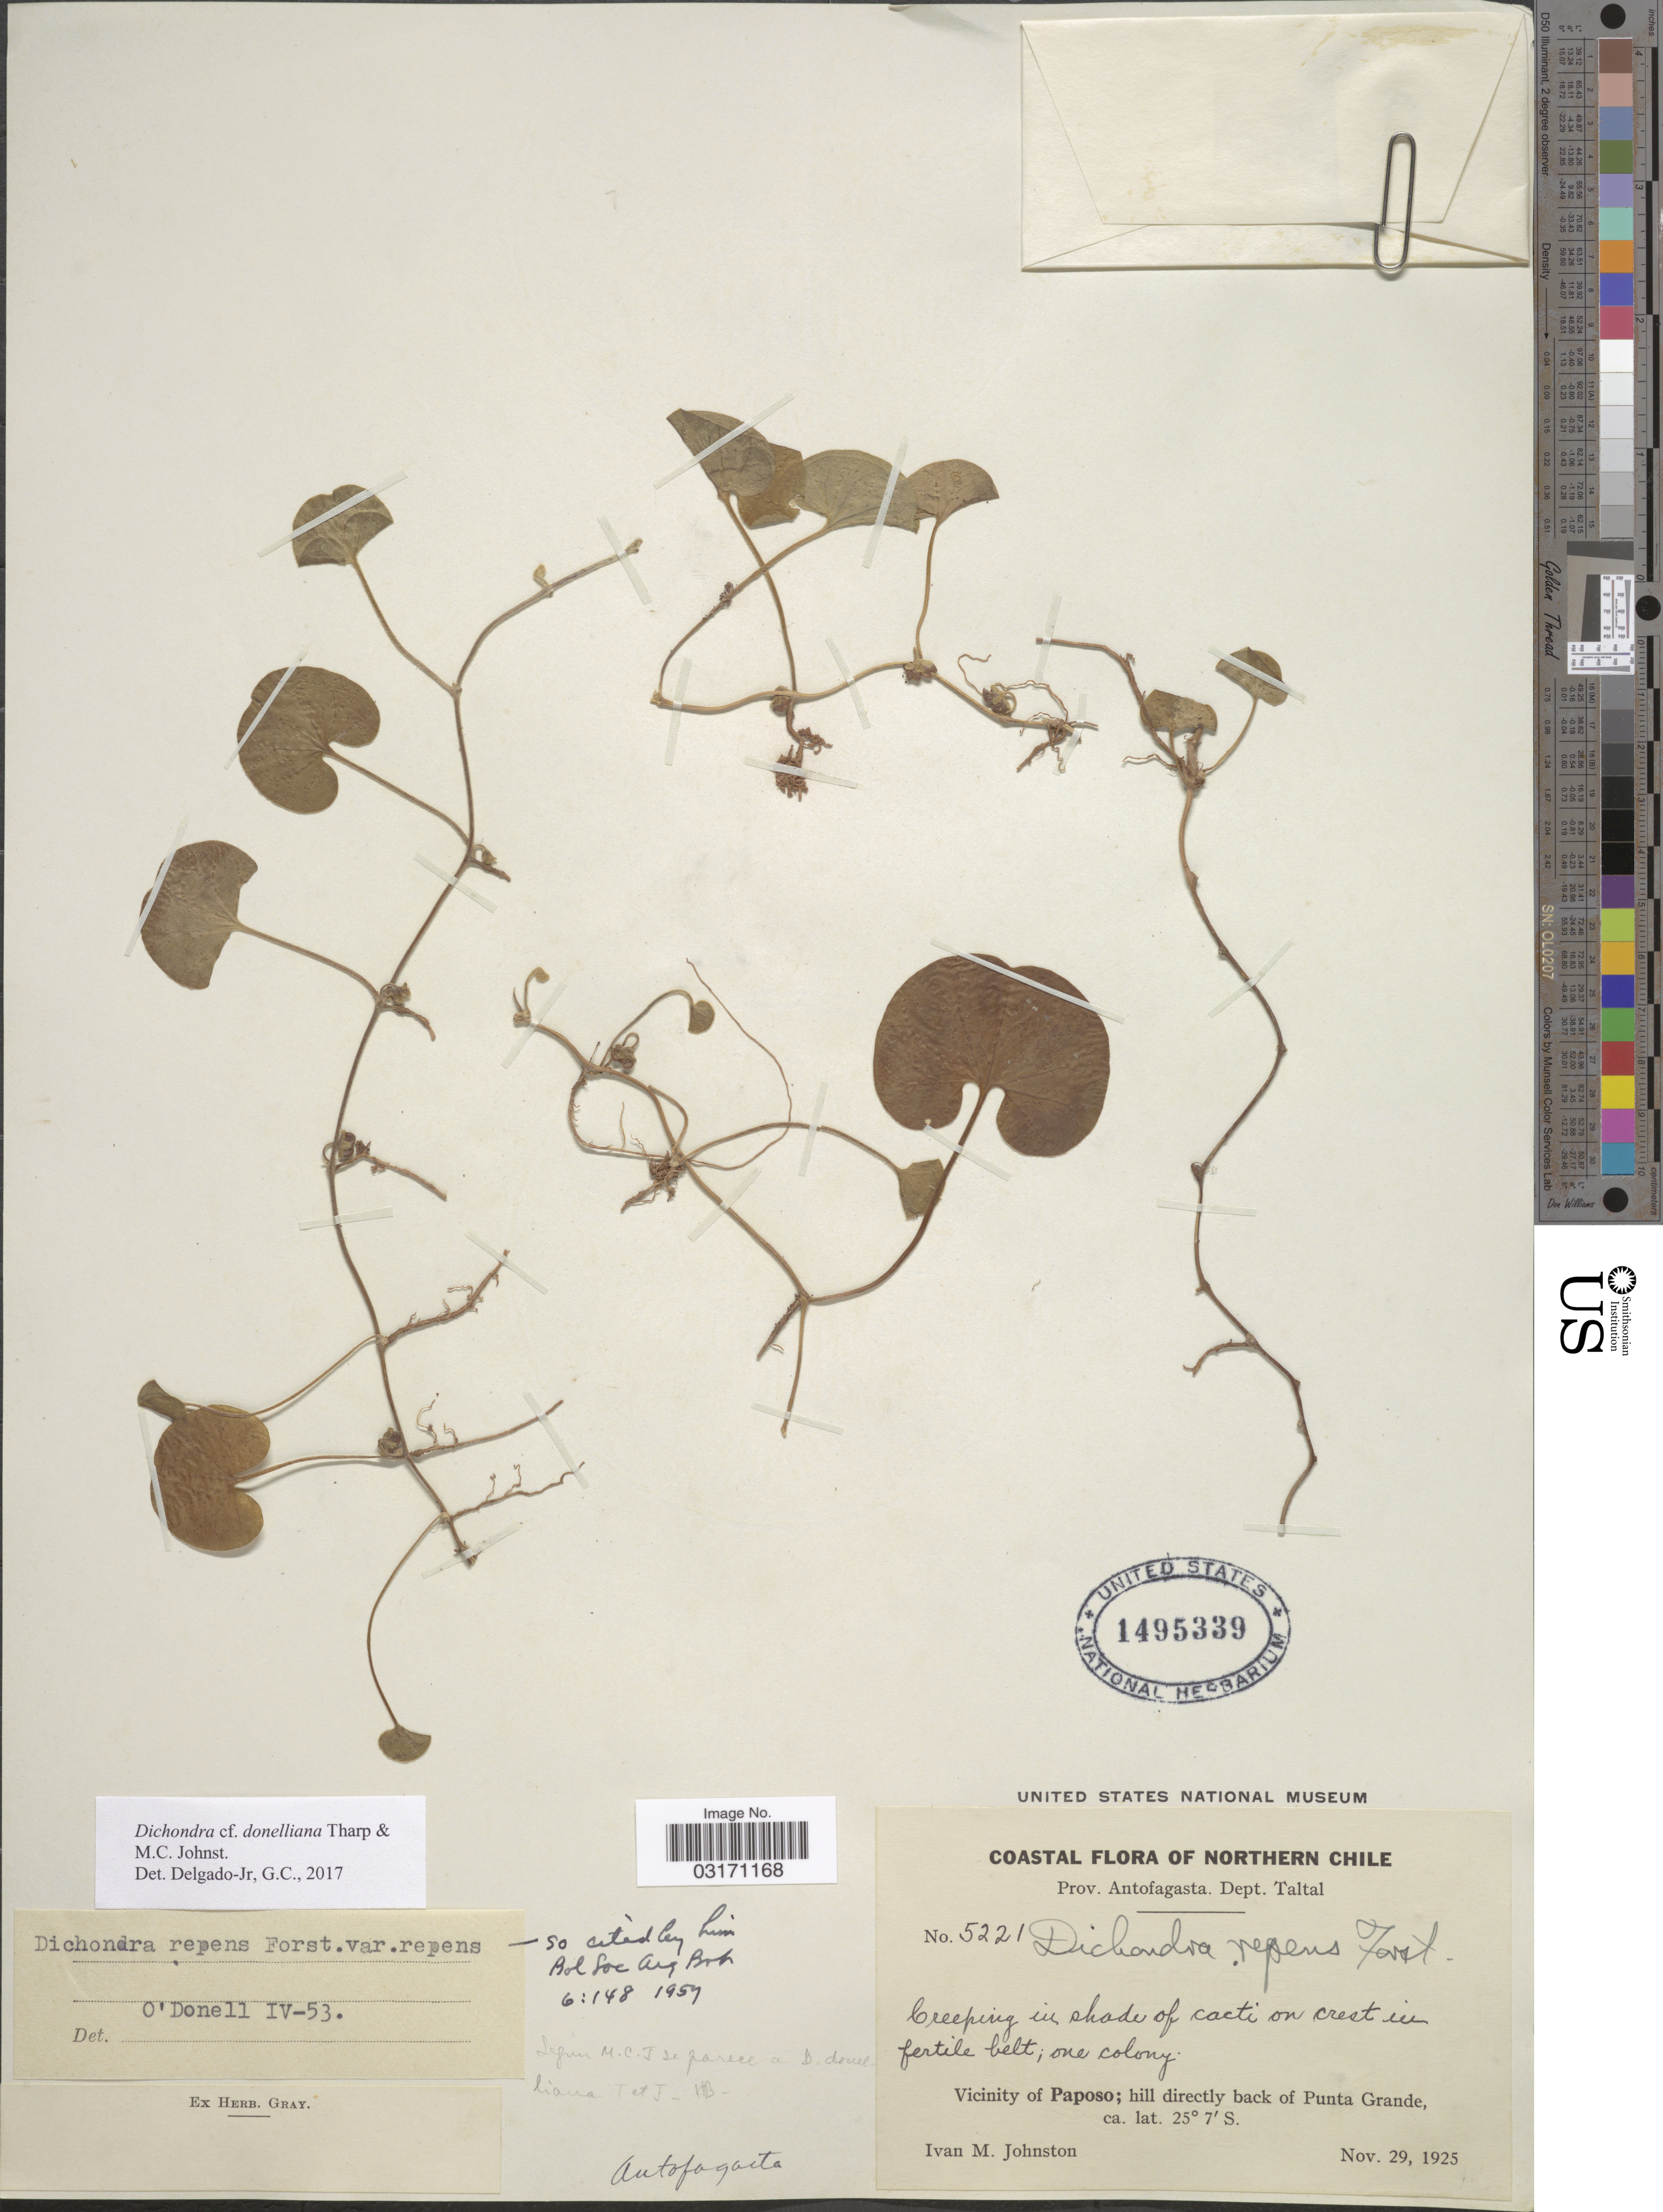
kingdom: Plantae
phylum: Tracheophyta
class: Magnoliopsida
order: Solanales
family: Convolvulaceae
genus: Dichondra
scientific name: Dichondra donelliana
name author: Tharp & M.C. Johnst.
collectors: I.M. Johnston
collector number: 5221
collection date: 1925-11-29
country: Chile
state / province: Antofagasta (II)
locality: Coastal flora of Northern Chile. Dept. Taltal. Vicinity of Paposo hill directly back of Punta Grande.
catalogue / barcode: US 1495339